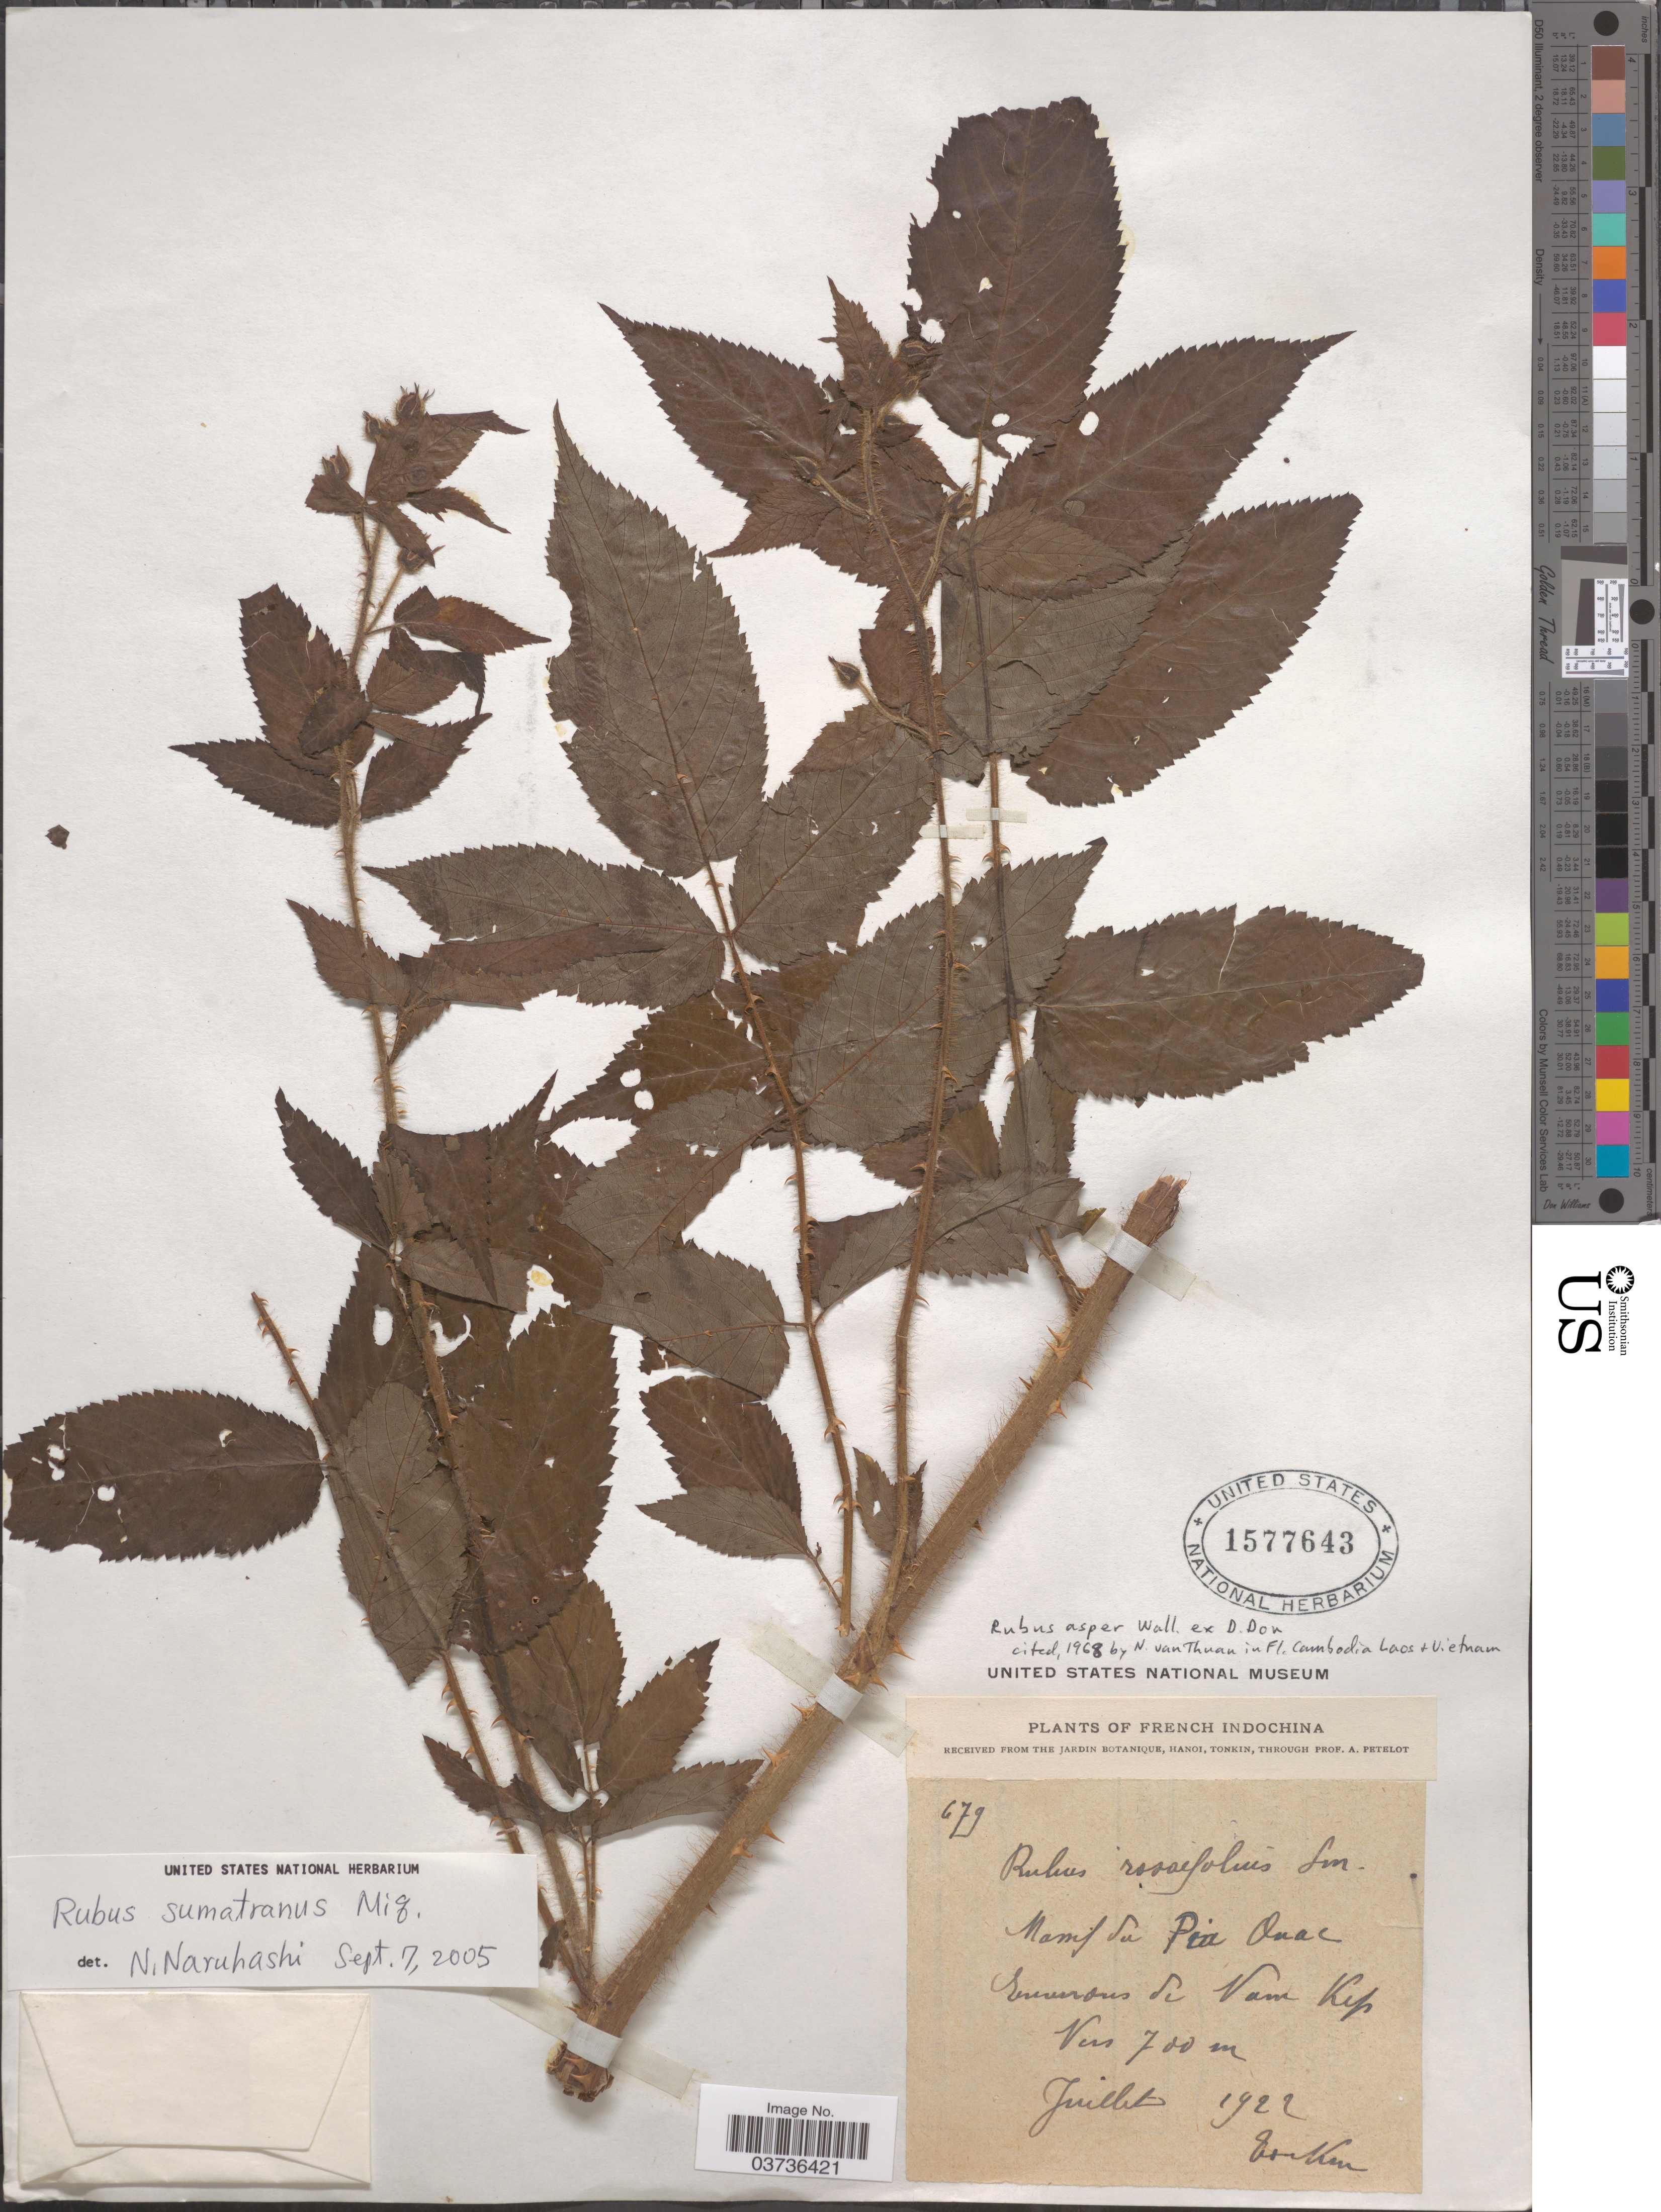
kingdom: Plantae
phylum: Tracheophyta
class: Magnoliopsida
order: Rosales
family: Rosaceae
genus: Rubus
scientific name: Rubus sumatranus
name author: Miq.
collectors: P. A. Pételot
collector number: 679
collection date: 1922-07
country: Vietnam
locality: French Indochina. Massif du Pia Ouac. Environs de Nam Kip.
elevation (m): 700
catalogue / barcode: US 1577643